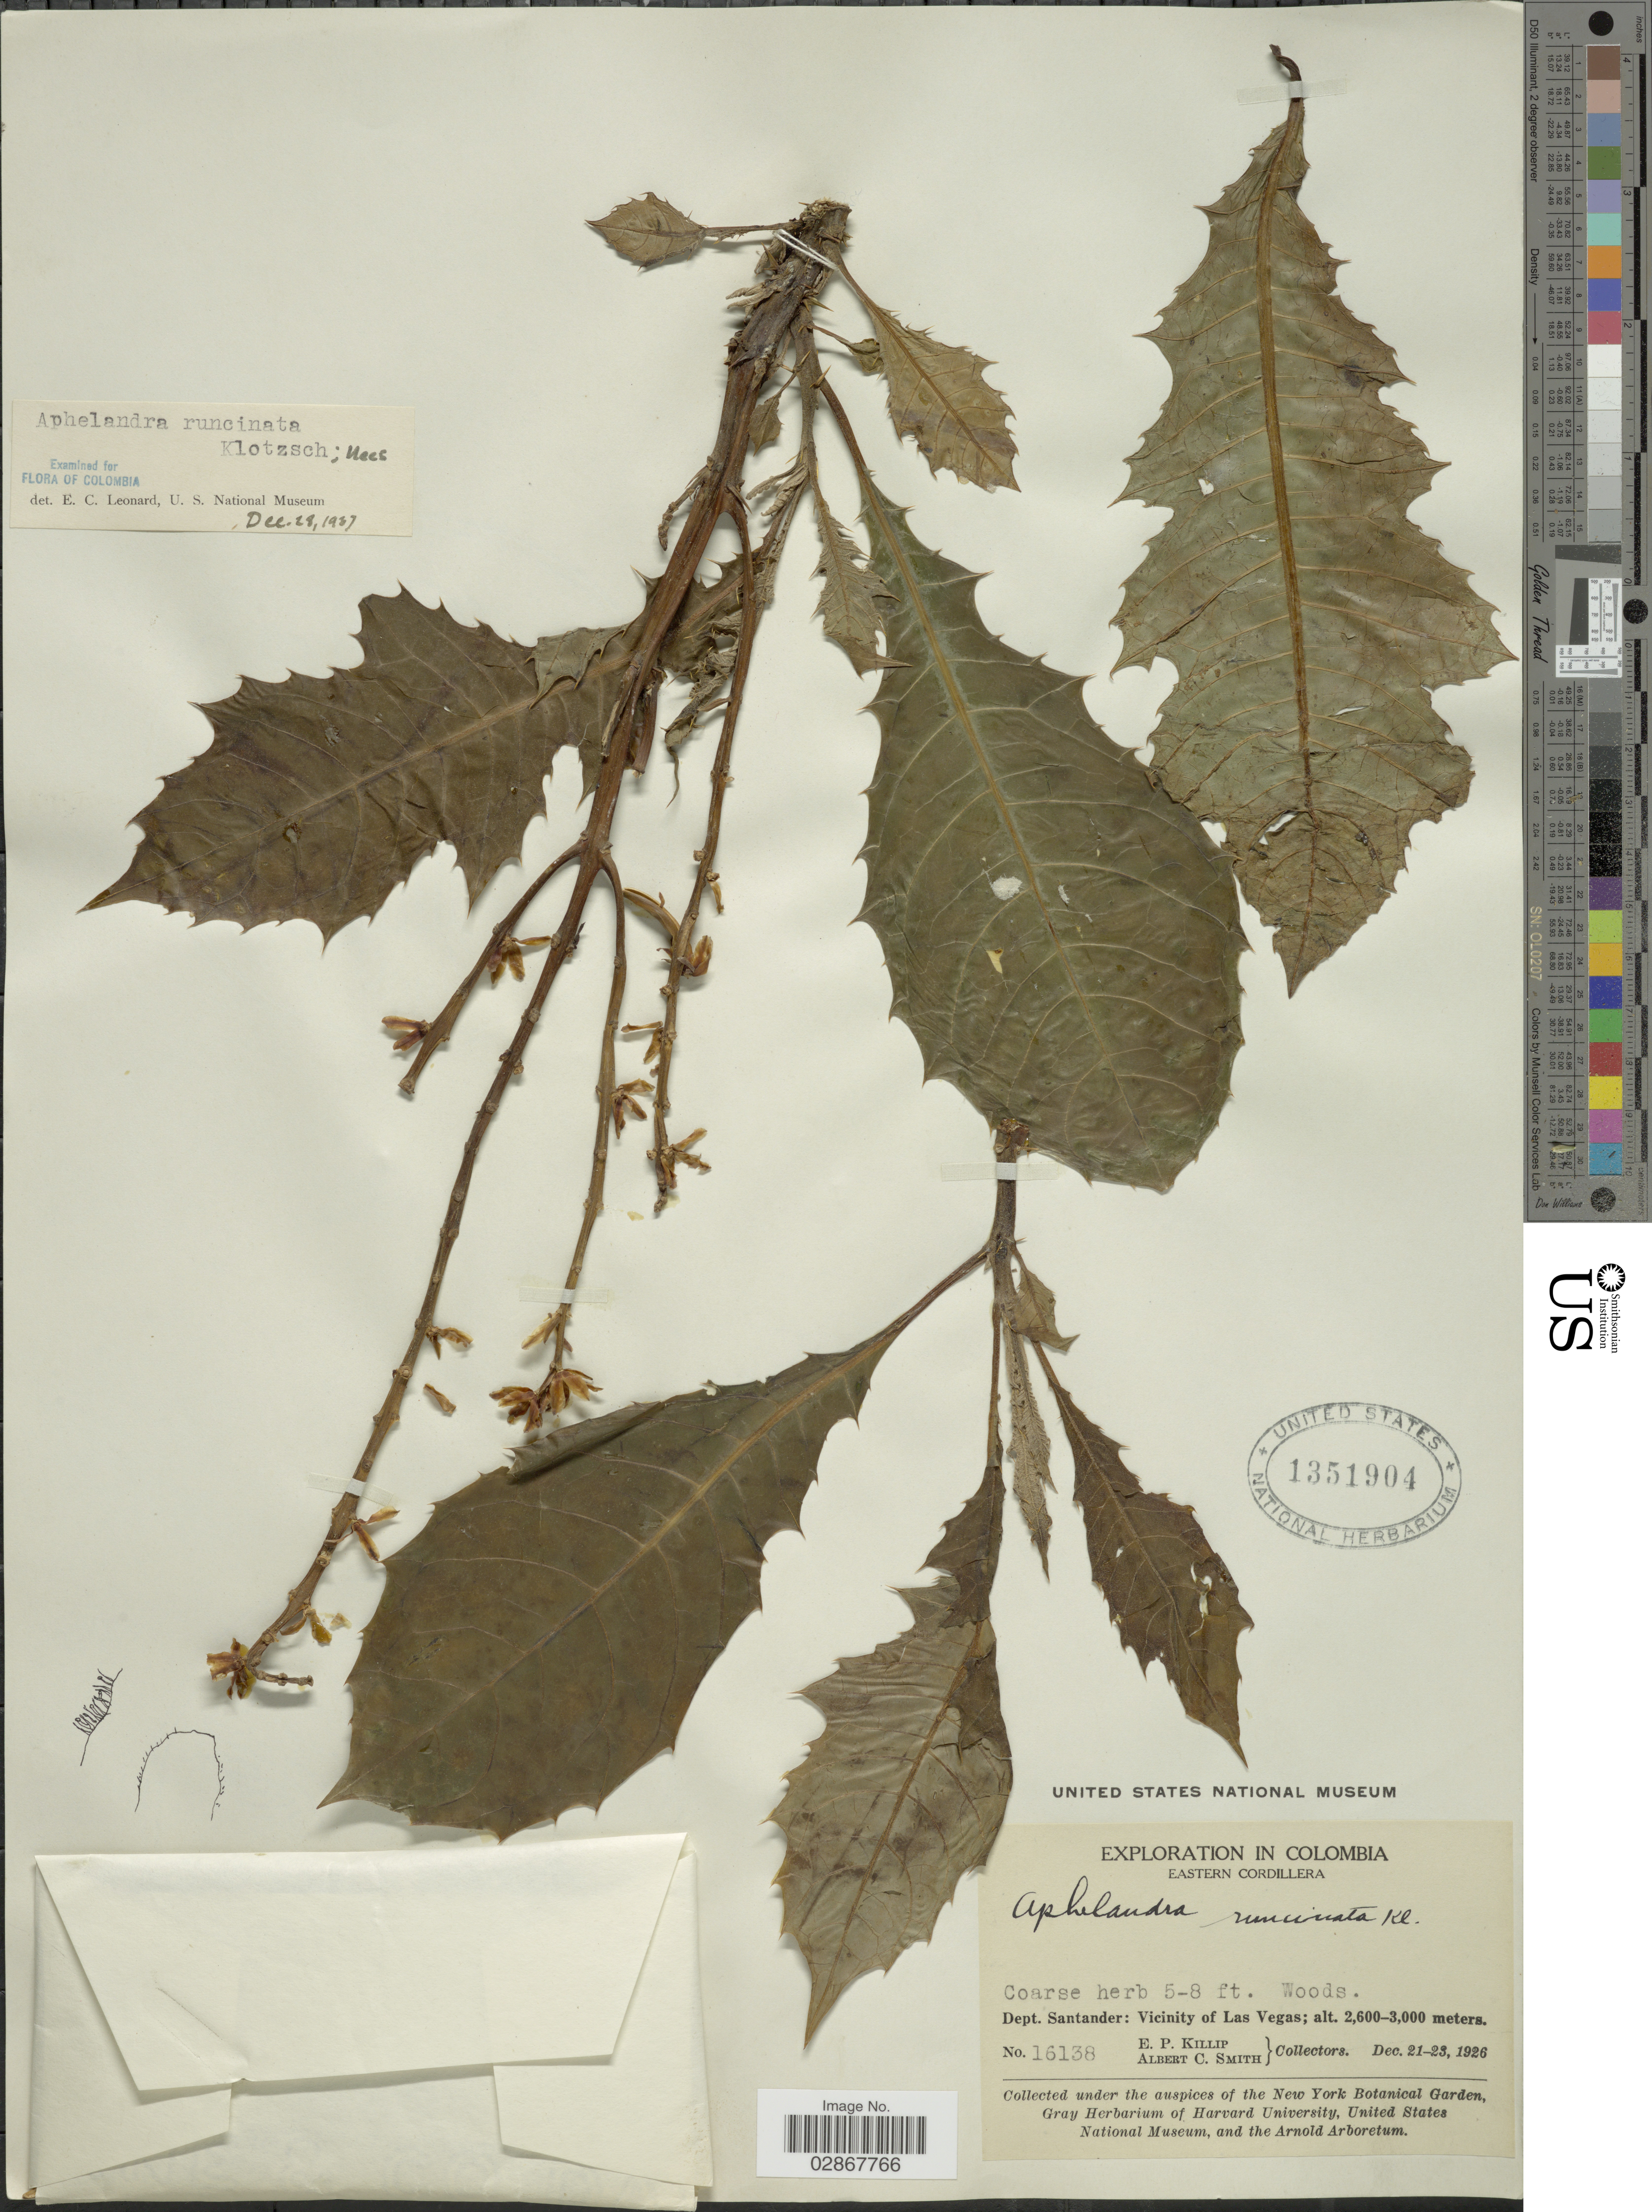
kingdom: Plantae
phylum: Tracheophyta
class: Magnoliopsida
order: Lamiales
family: Acanthaceae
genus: Aphelandra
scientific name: Aphelandra runcinata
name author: Klotzsch ex Nees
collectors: E. P. Killip & A. C. Smith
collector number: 16138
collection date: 1926-12-21/1926-12-23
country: Colombia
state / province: Santander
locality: Eastern Cordillera. Dept. Santander: Vicinity of Las Vegas.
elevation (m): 2600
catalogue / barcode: US 1351904